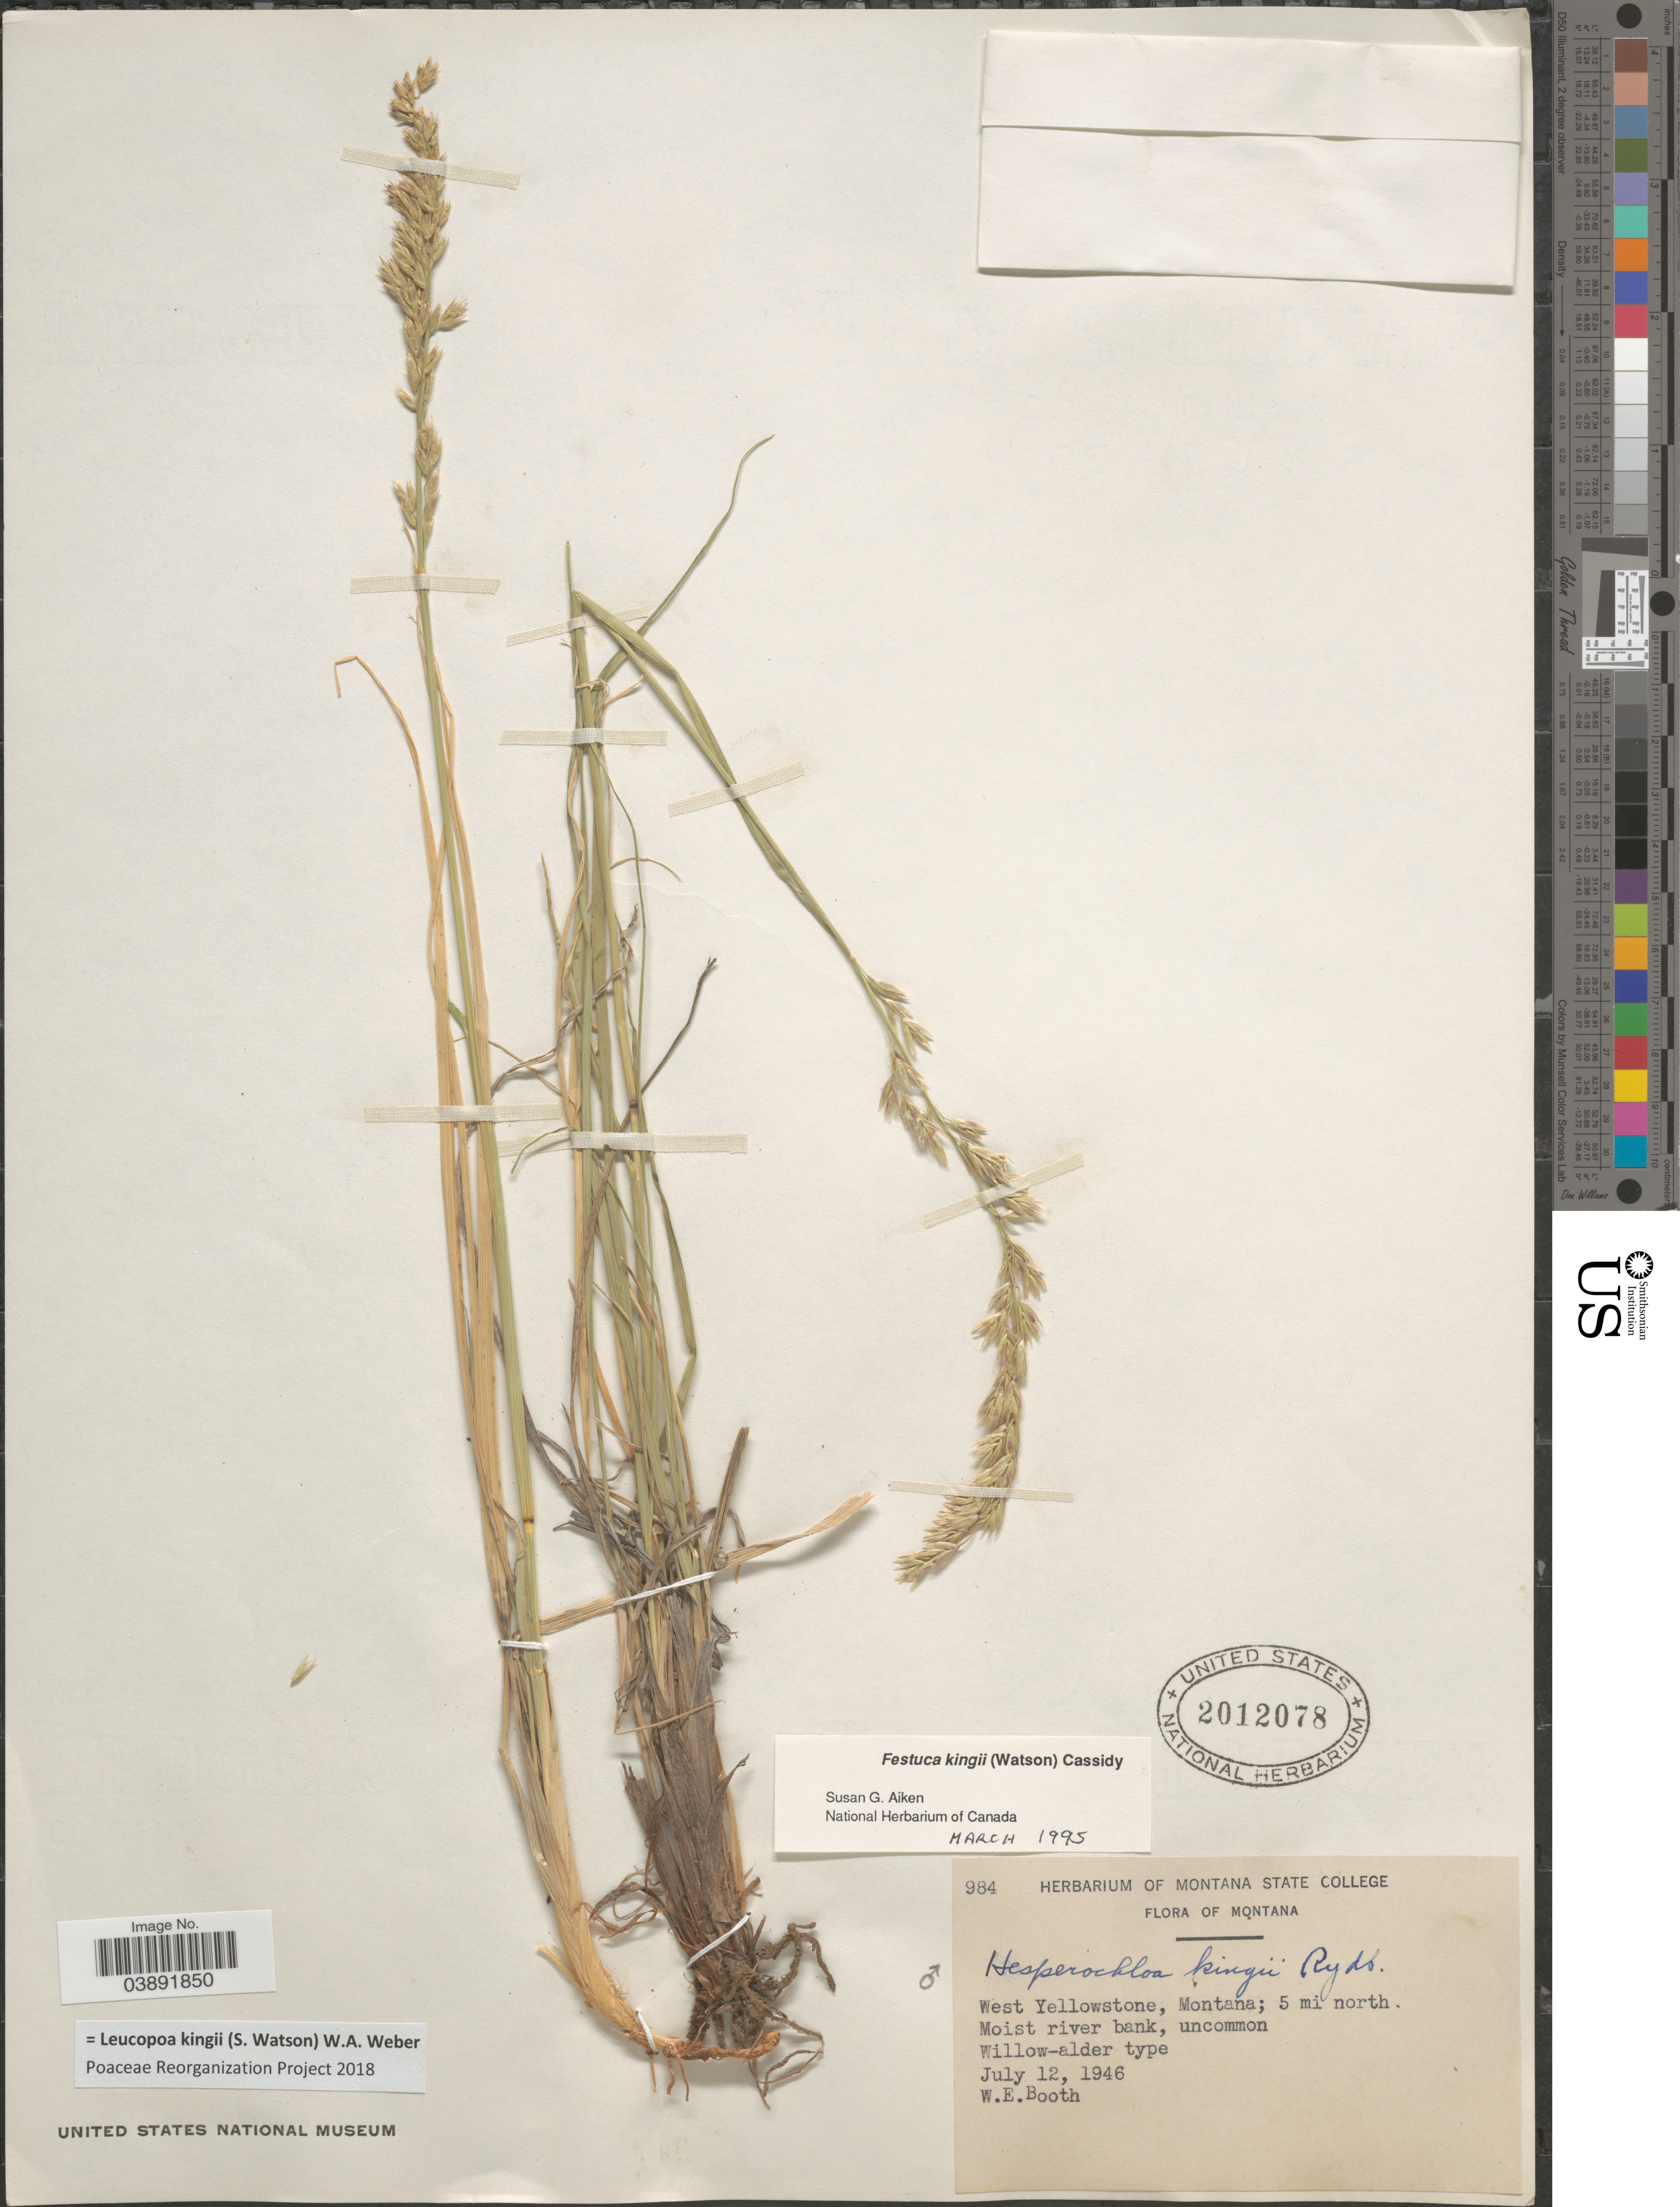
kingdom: Plantae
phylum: Tracheophyta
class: Liliopsida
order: Poales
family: Poaceae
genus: Hesperochloa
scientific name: Hesperochloa kingii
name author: (S. Watson) Rydb.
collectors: W. Booth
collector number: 984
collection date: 1946-07-12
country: United States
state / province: Montana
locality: West Yellowstone, Montana; 5 mi north.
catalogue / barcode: US 2012078